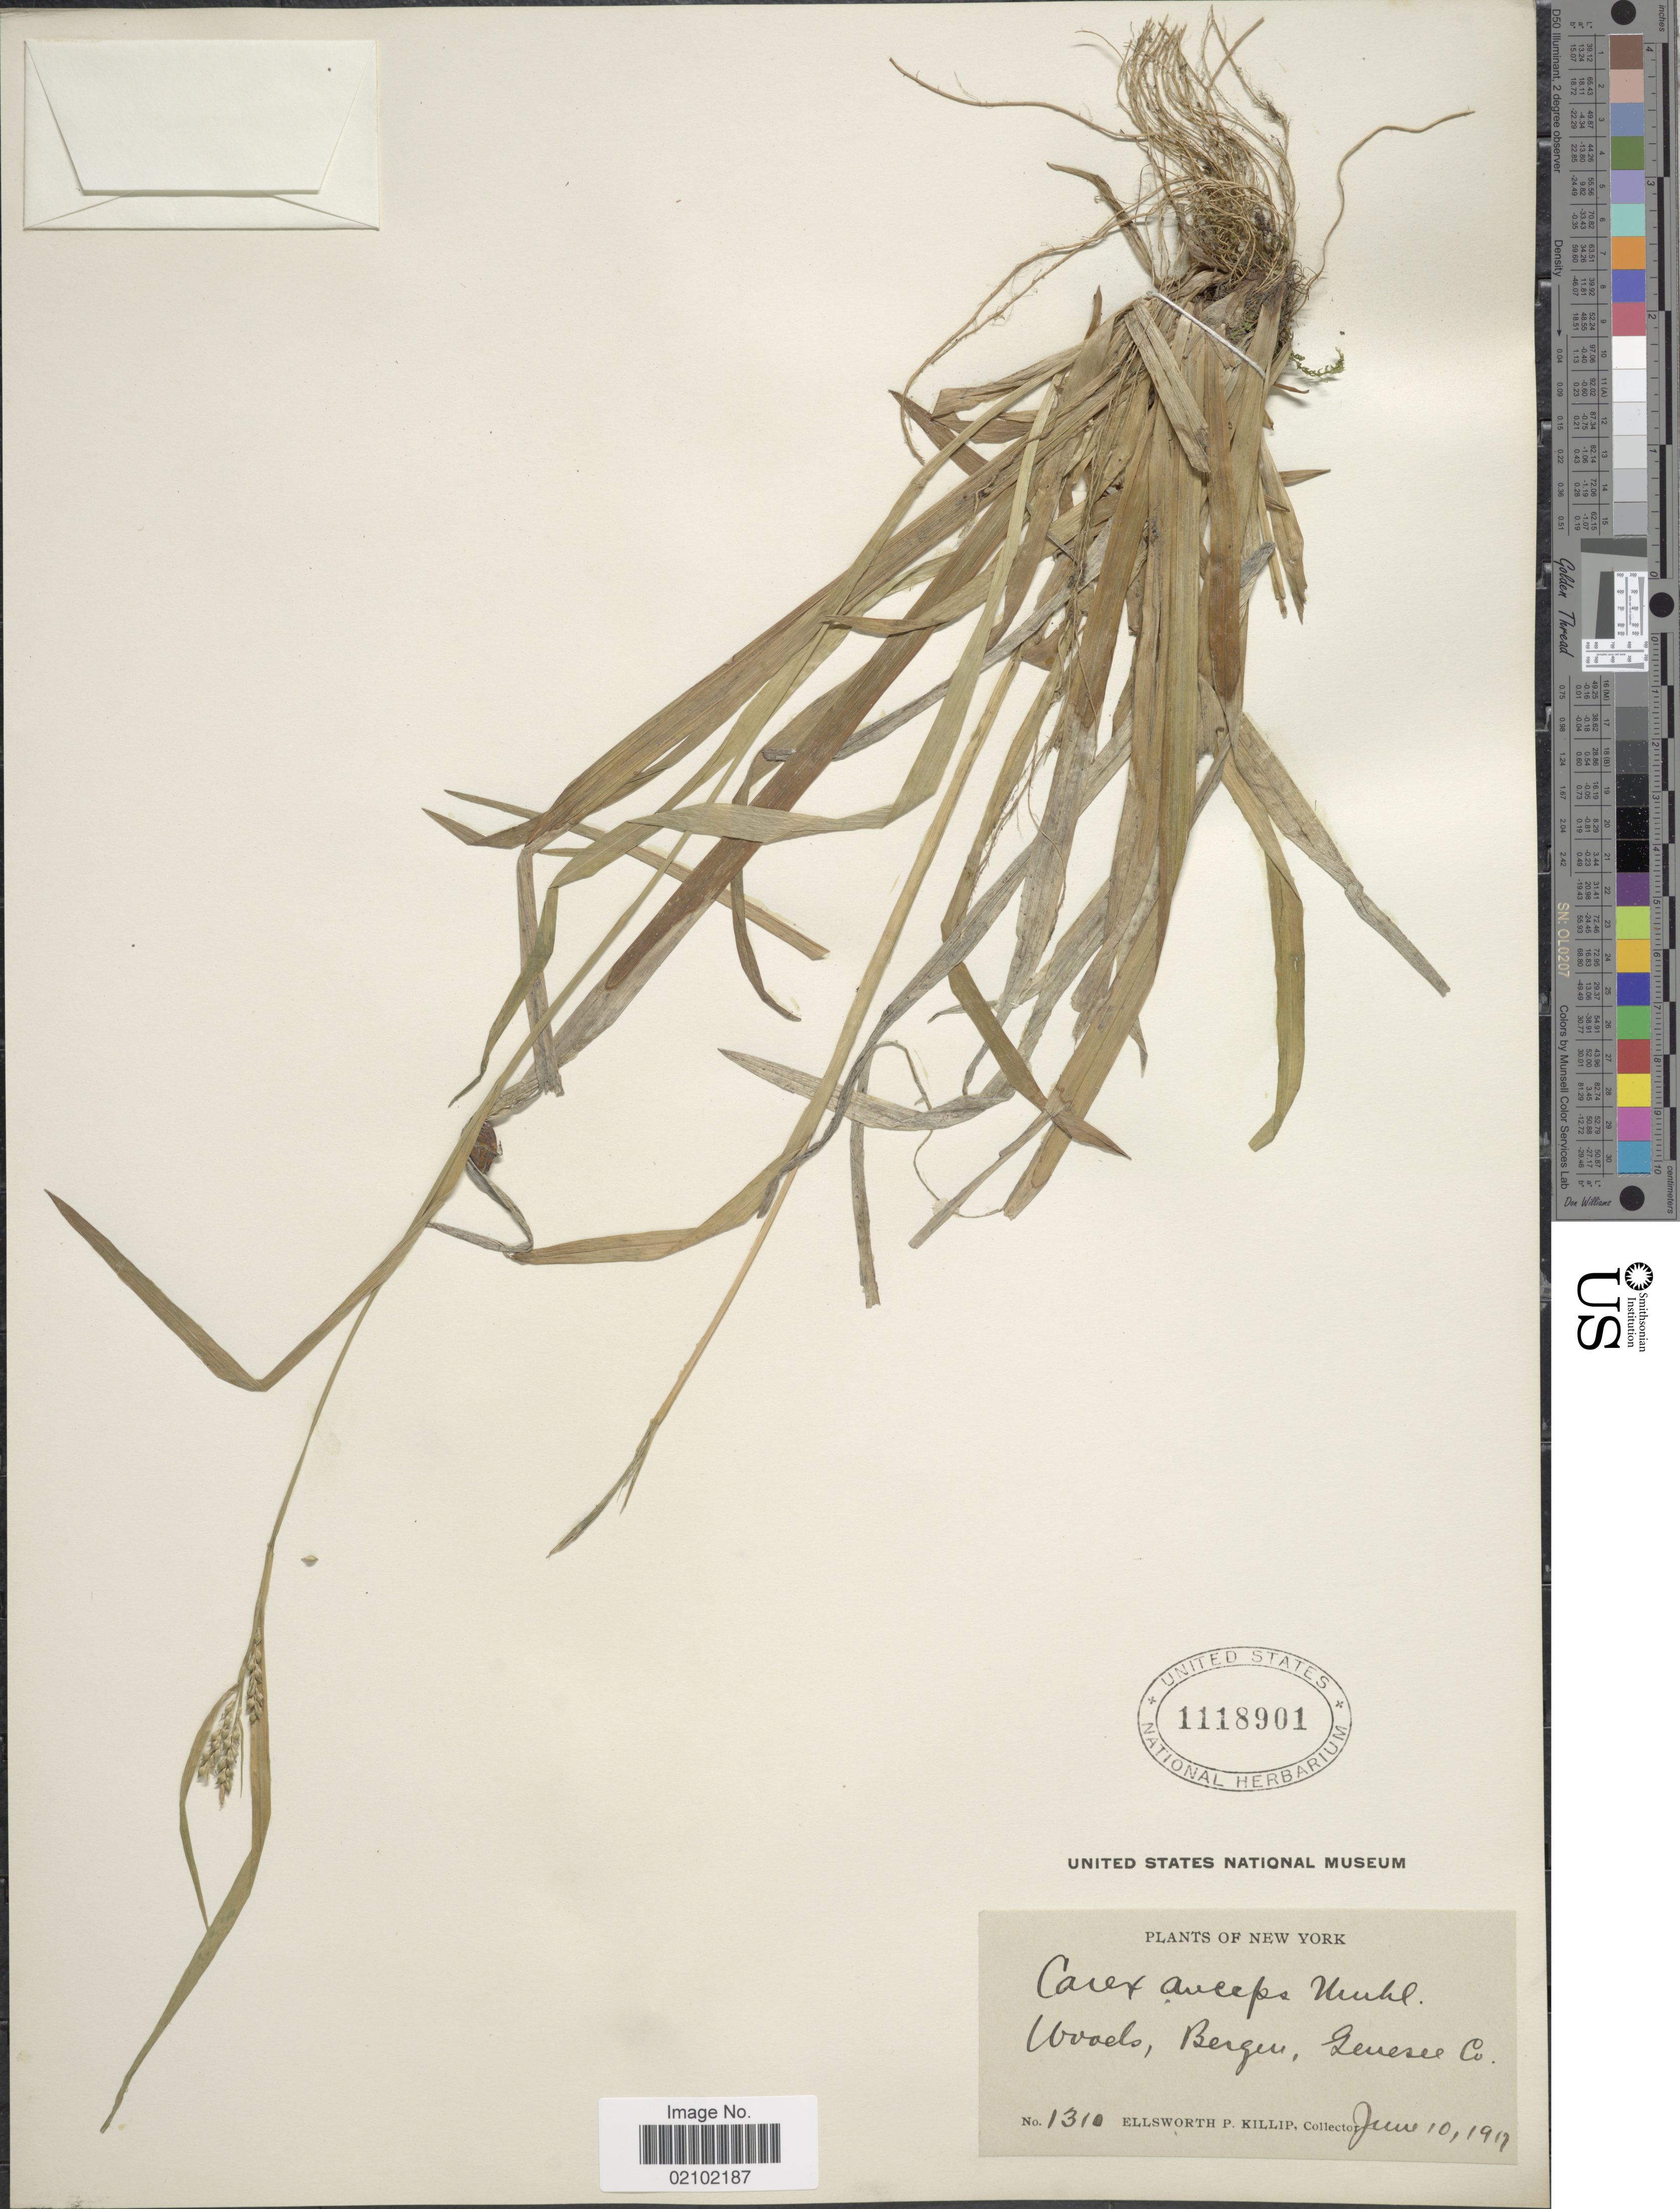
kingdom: Plantae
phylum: Tracheophyta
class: Liliopsida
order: Poales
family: Cyperaceae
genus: Carex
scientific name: Carex laxiflora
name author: Lam.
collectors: E. P. Killip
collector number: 1310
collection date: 1917-06-10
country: United States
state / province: New York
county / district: Genesee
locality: Woods Bergen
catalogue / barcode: US 1118901